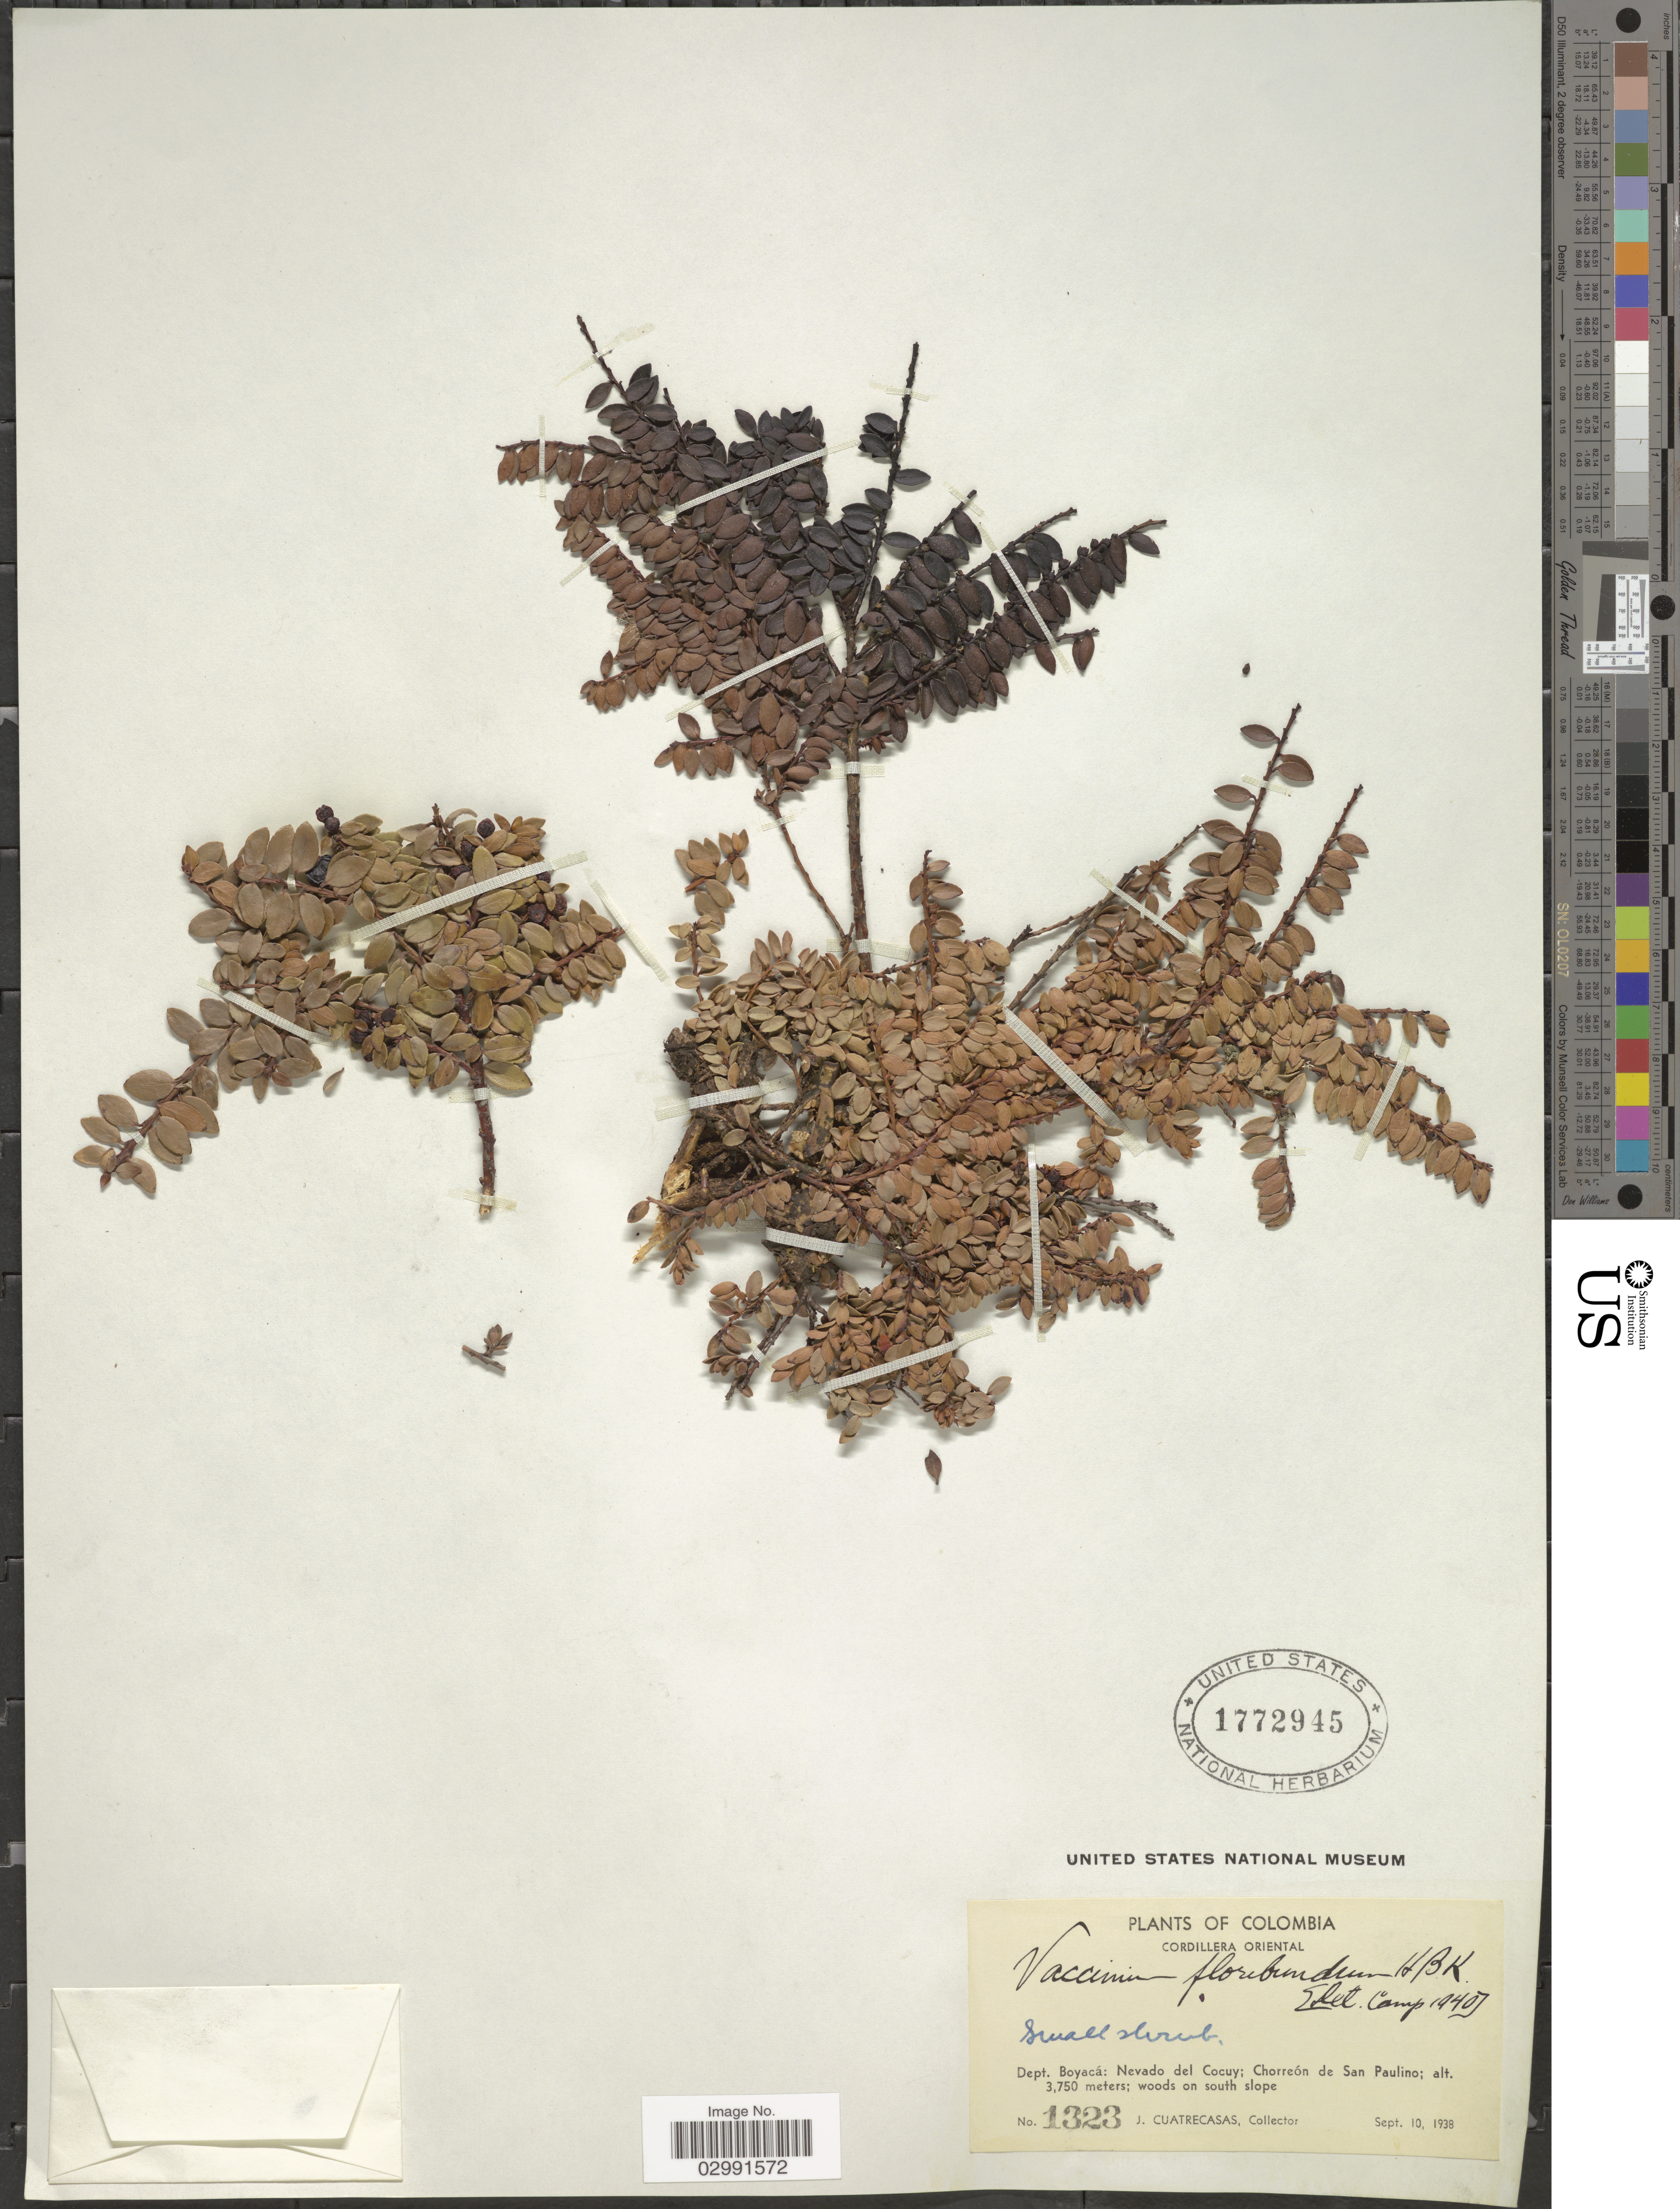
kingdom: Plantae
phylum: Tracheophyta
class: Magnoliopsida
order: Ericales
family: Ericaceae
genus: Vaccinium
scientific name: Vaccinium floribundum var. ramosissimum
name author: Kunth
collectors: J. Cuatrecasas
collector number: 1323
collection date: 1938-09-10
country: Colombia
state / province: Boyacá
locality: Cordillera Oriental. Dept. Boyacá: Nevado del Cocuy; Chorreón de San Paulino; woods on south slope.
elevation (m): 3750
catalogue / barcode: US 1772945